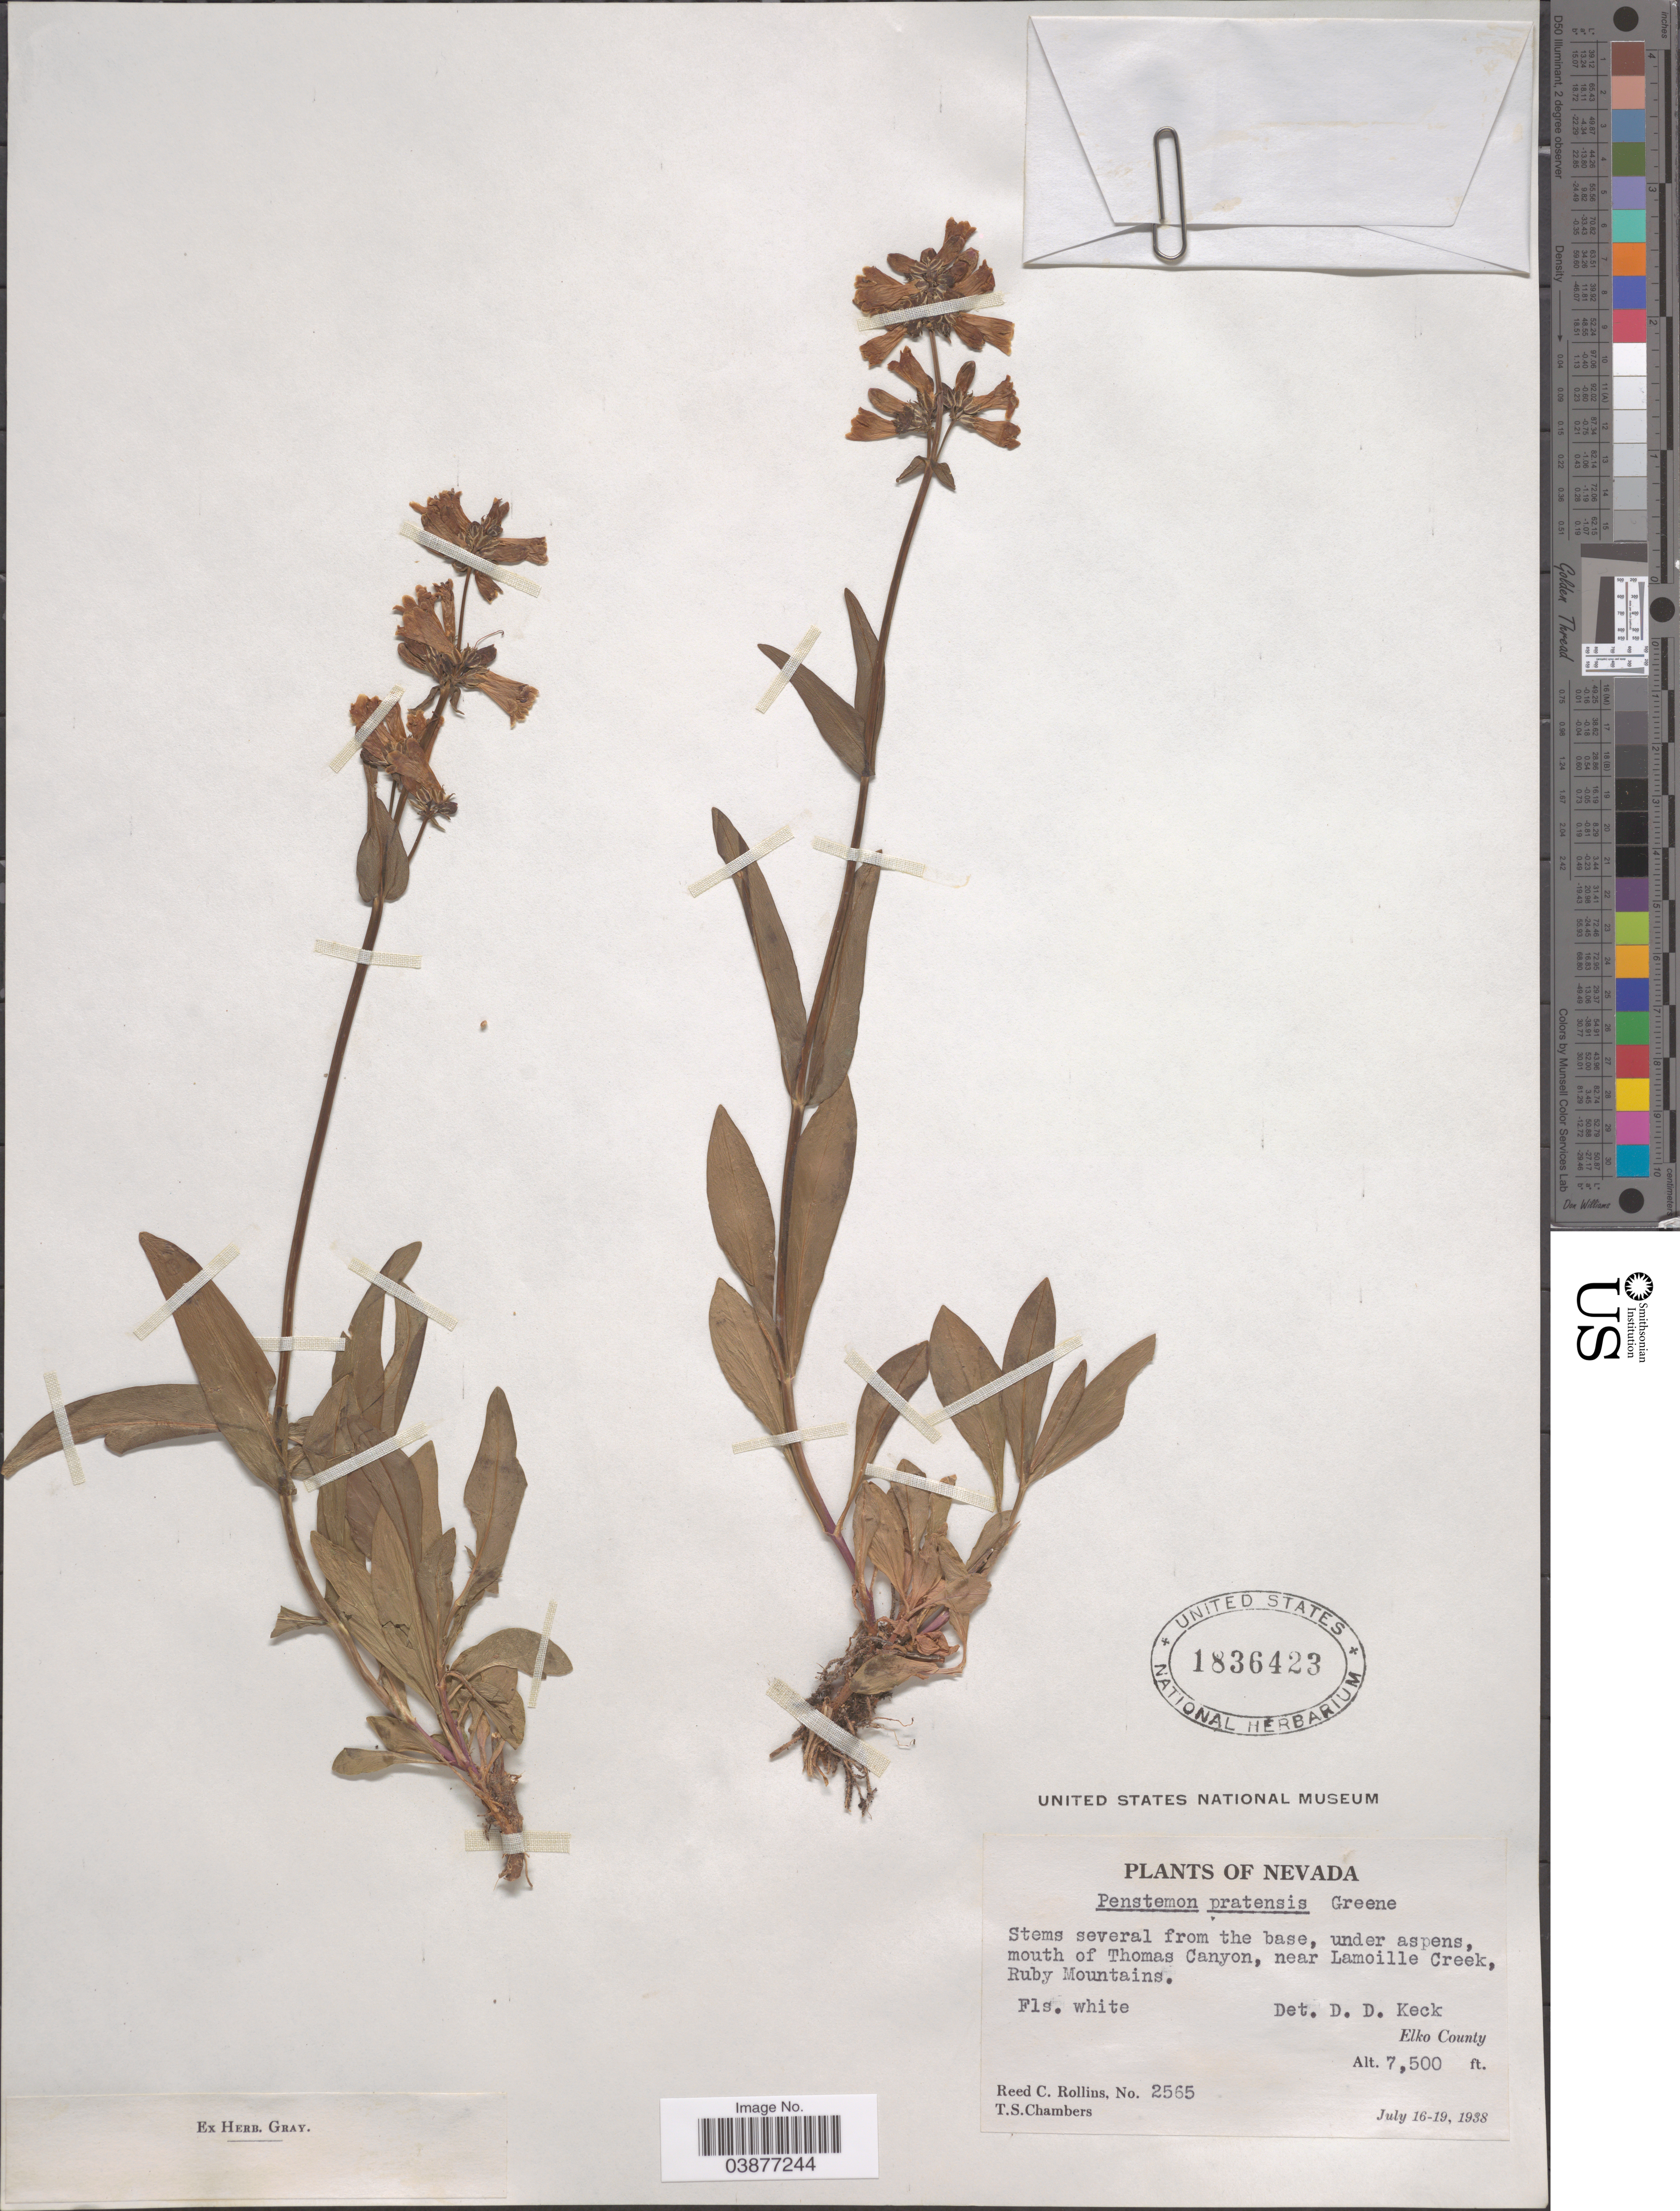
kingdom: Plantae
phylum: Tracheophyta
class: Magnoliopsida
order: Lamiales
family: Plantaginaceae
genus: Penstemon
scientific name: Penstemon pratensis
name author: Greene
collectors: R. C. Rollins & T. Chambers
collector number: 2565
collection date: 1938-07-16/1938-07-19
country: United States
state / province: Nevada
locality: Mouth of Thomas Canyon, near Lamoille CReek, Ruby Mountains. Elko County.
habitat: under aspens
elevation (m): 2286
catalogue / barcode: US 1836423